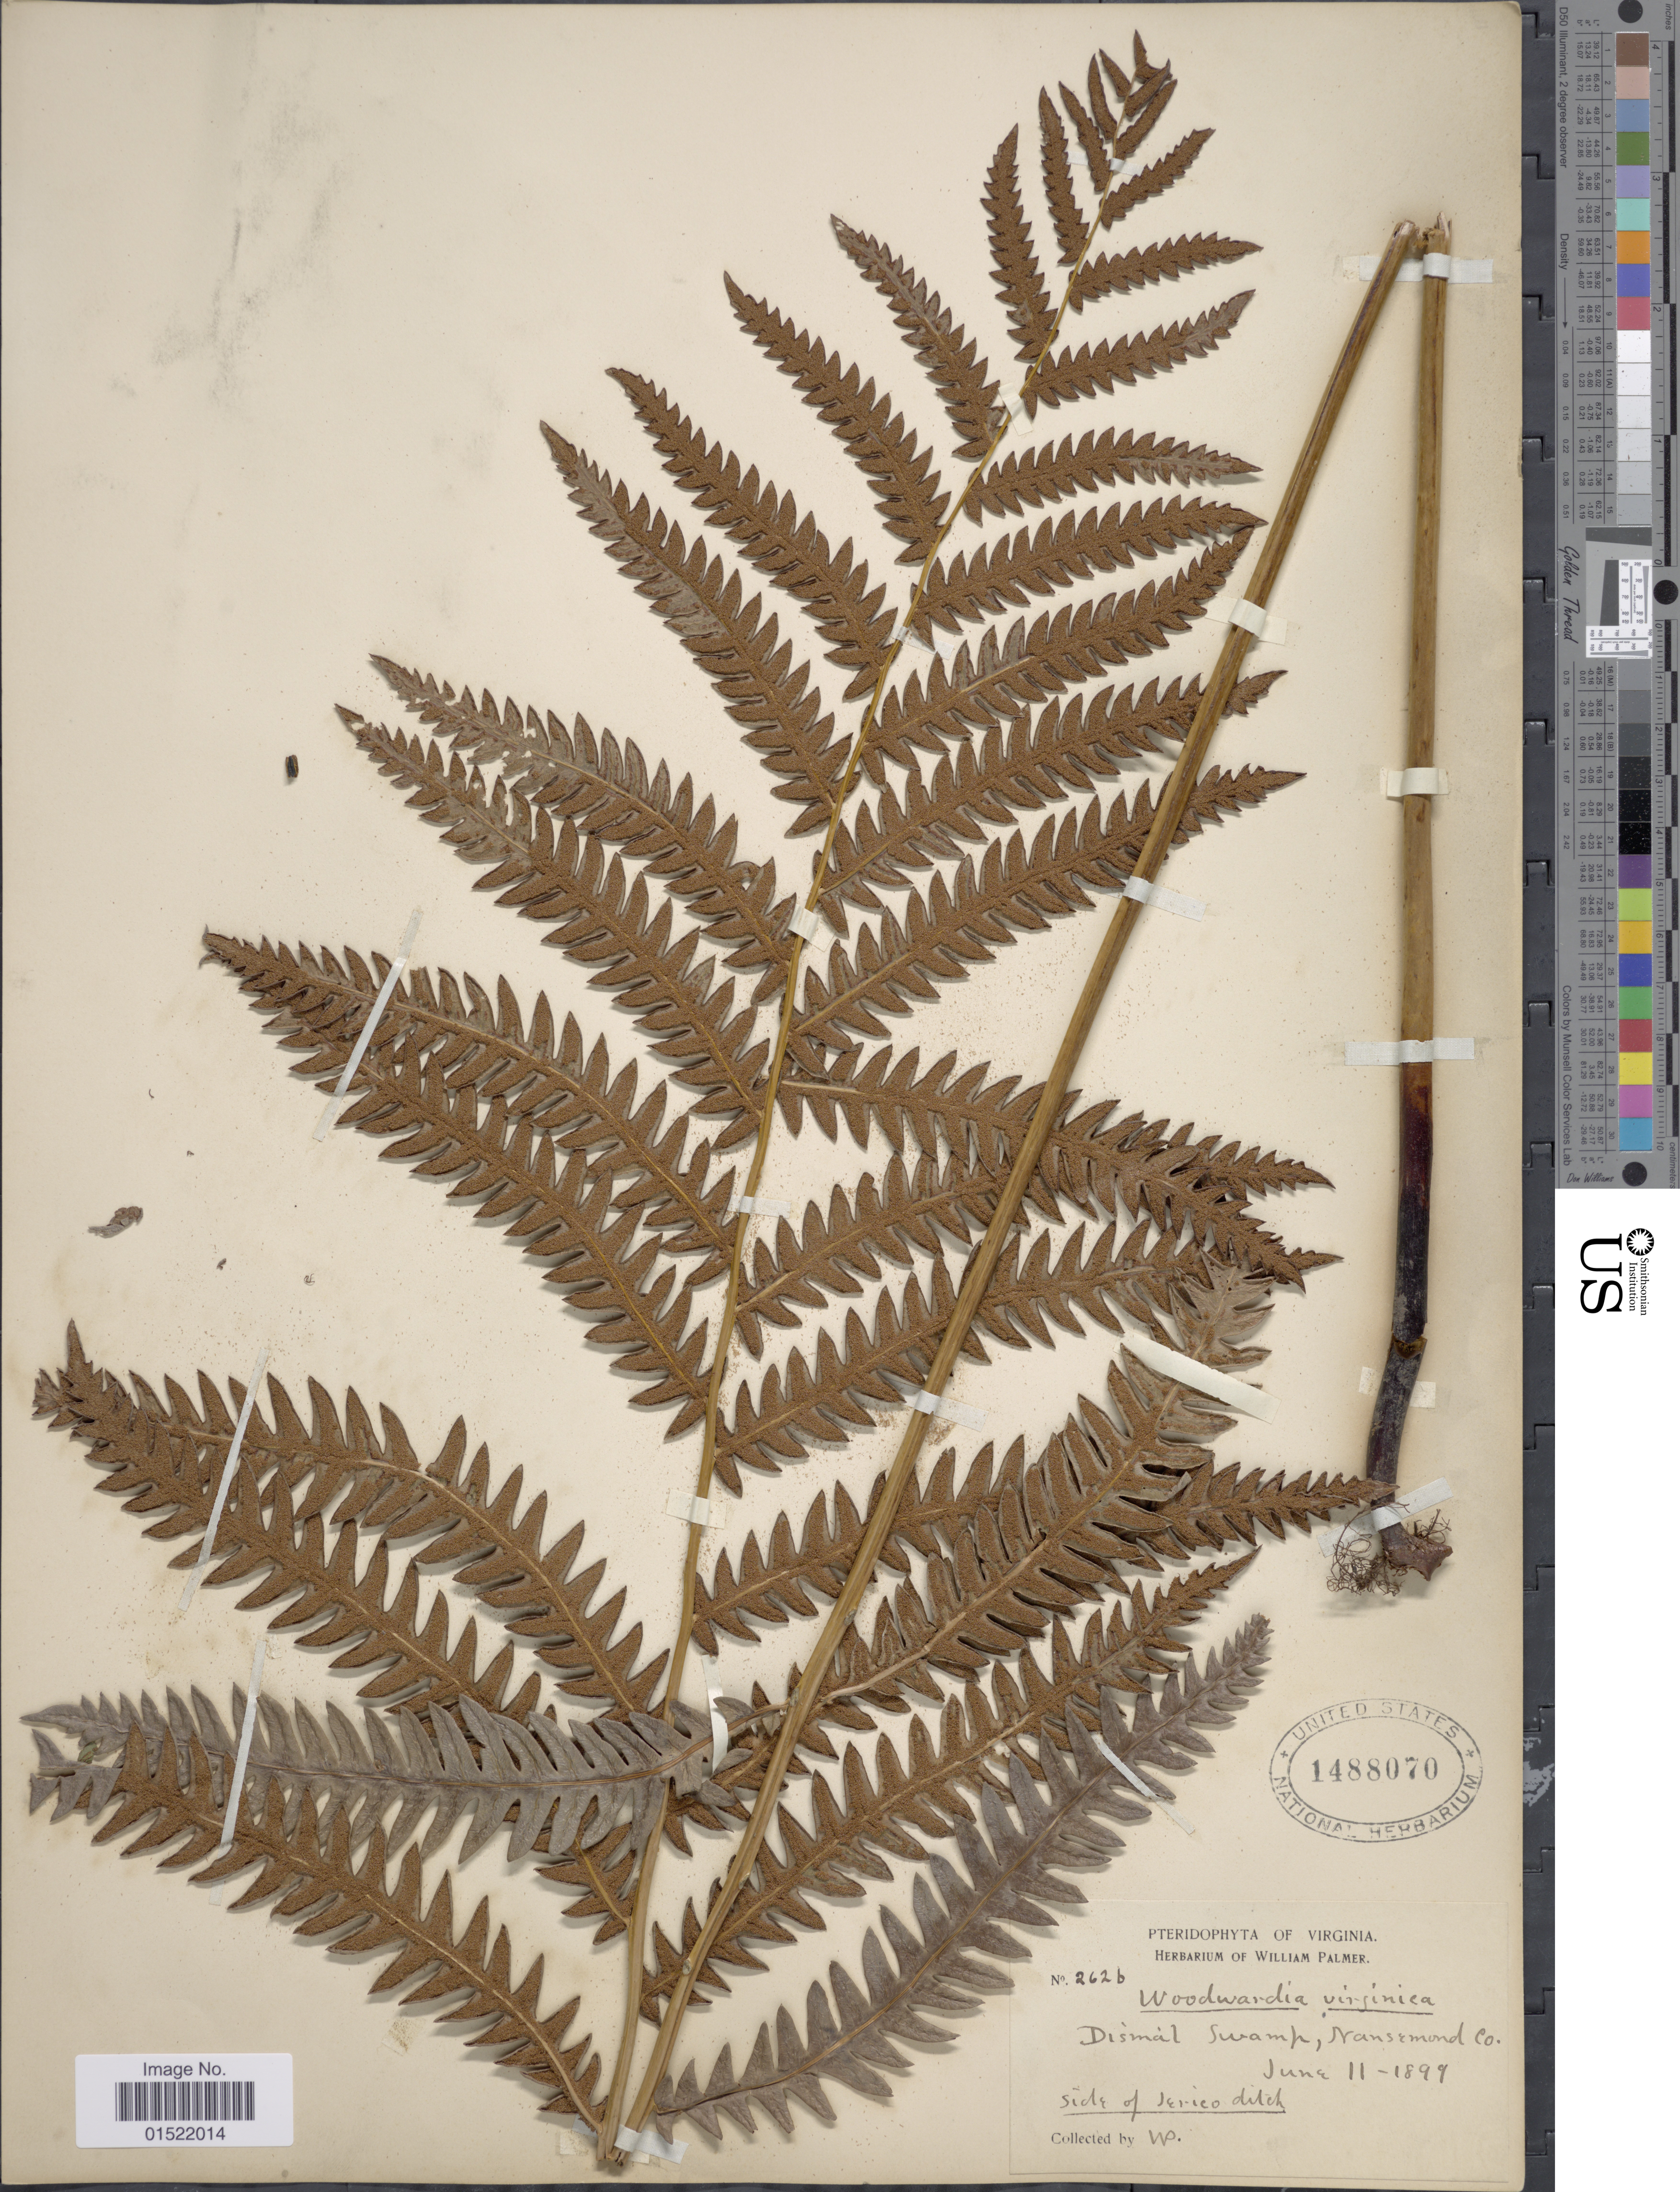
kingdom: Plantae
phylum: Tracheophyta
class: Polypodiopsida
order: Polypodiales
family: Blechnaceae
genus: Woodwardia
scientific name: Woodwardia virginica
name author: (L.) R.M. Sm.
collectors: W. Palmer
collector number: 262b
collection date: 1899-06-11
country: United States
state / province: Virginia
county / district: City of Suffolk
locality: Dismal Swamp, Nansemond Co. (merged into City of Suffolk 1950's-70's), side of Jerico ditch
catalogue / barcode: US 1488070